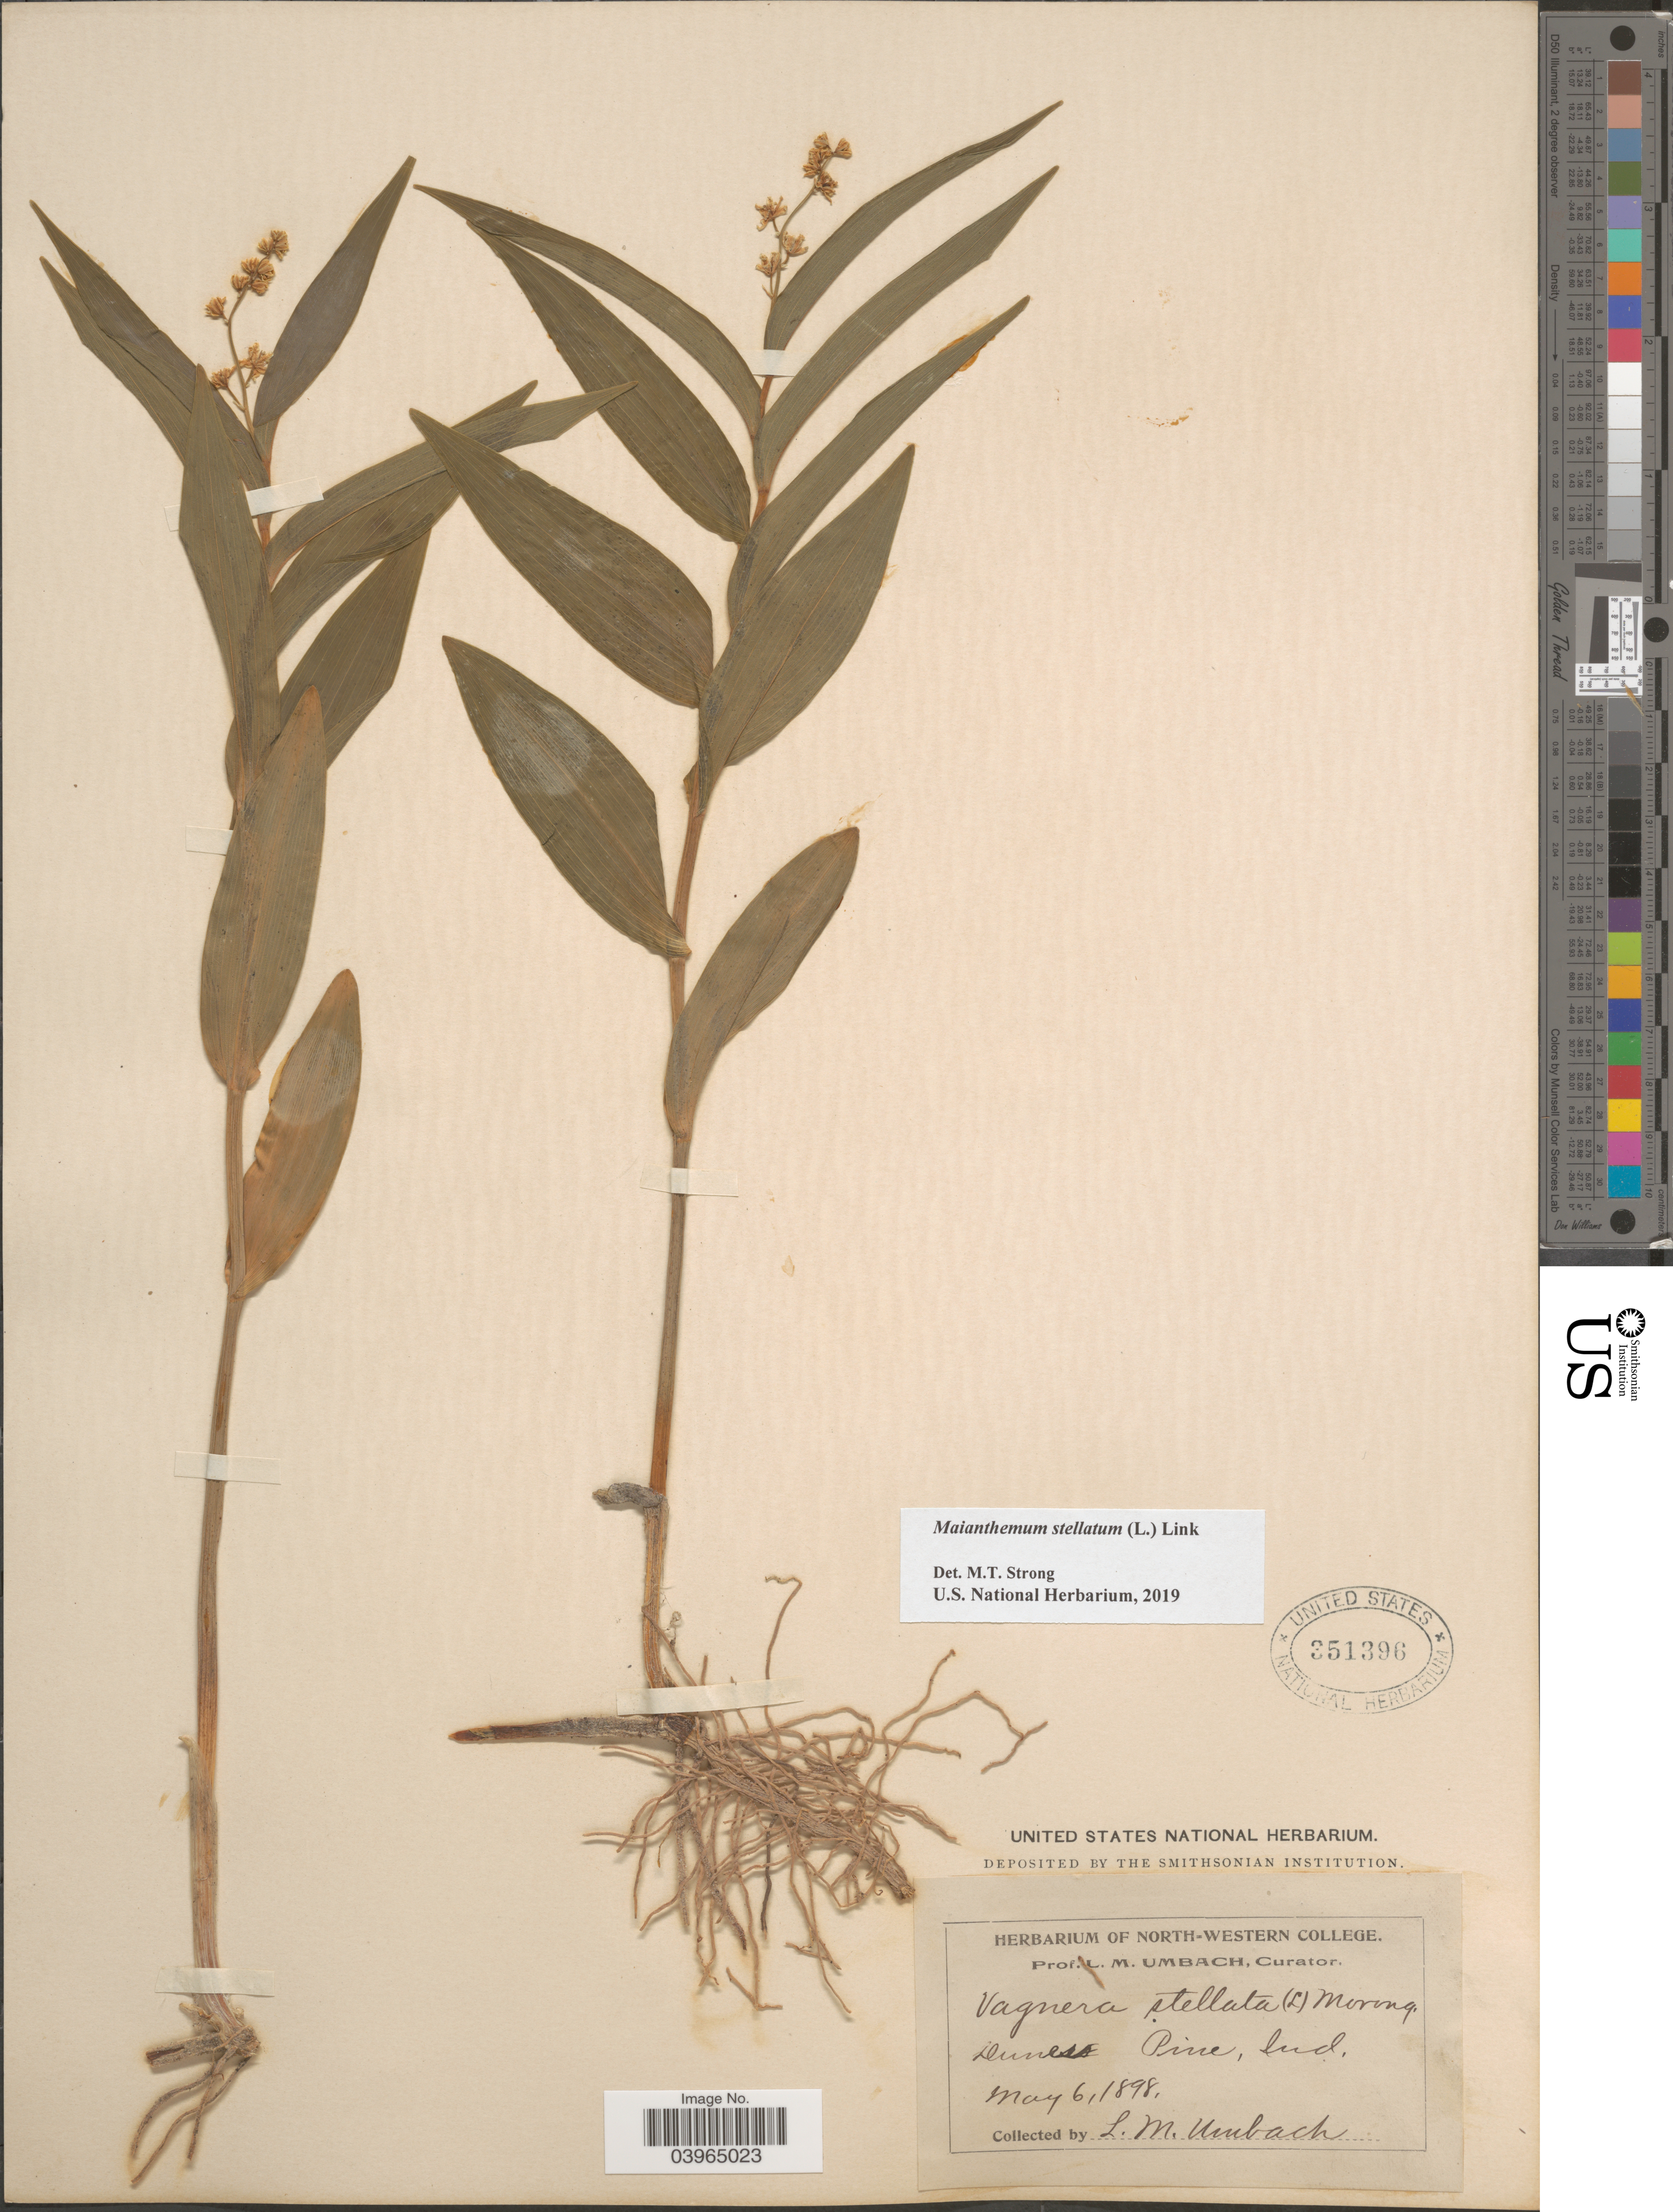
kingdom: Plantae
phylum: Tracheophyta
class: Liliopsida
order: Asparagales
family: Asparagaceae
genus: Maianthemum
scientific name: Maianthemum stellatum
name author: (L.) Link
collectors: L. M. Umbach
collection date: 1898-05-06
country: United States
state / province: Indiana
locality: Dunes, Pine.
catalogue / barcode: US 351396